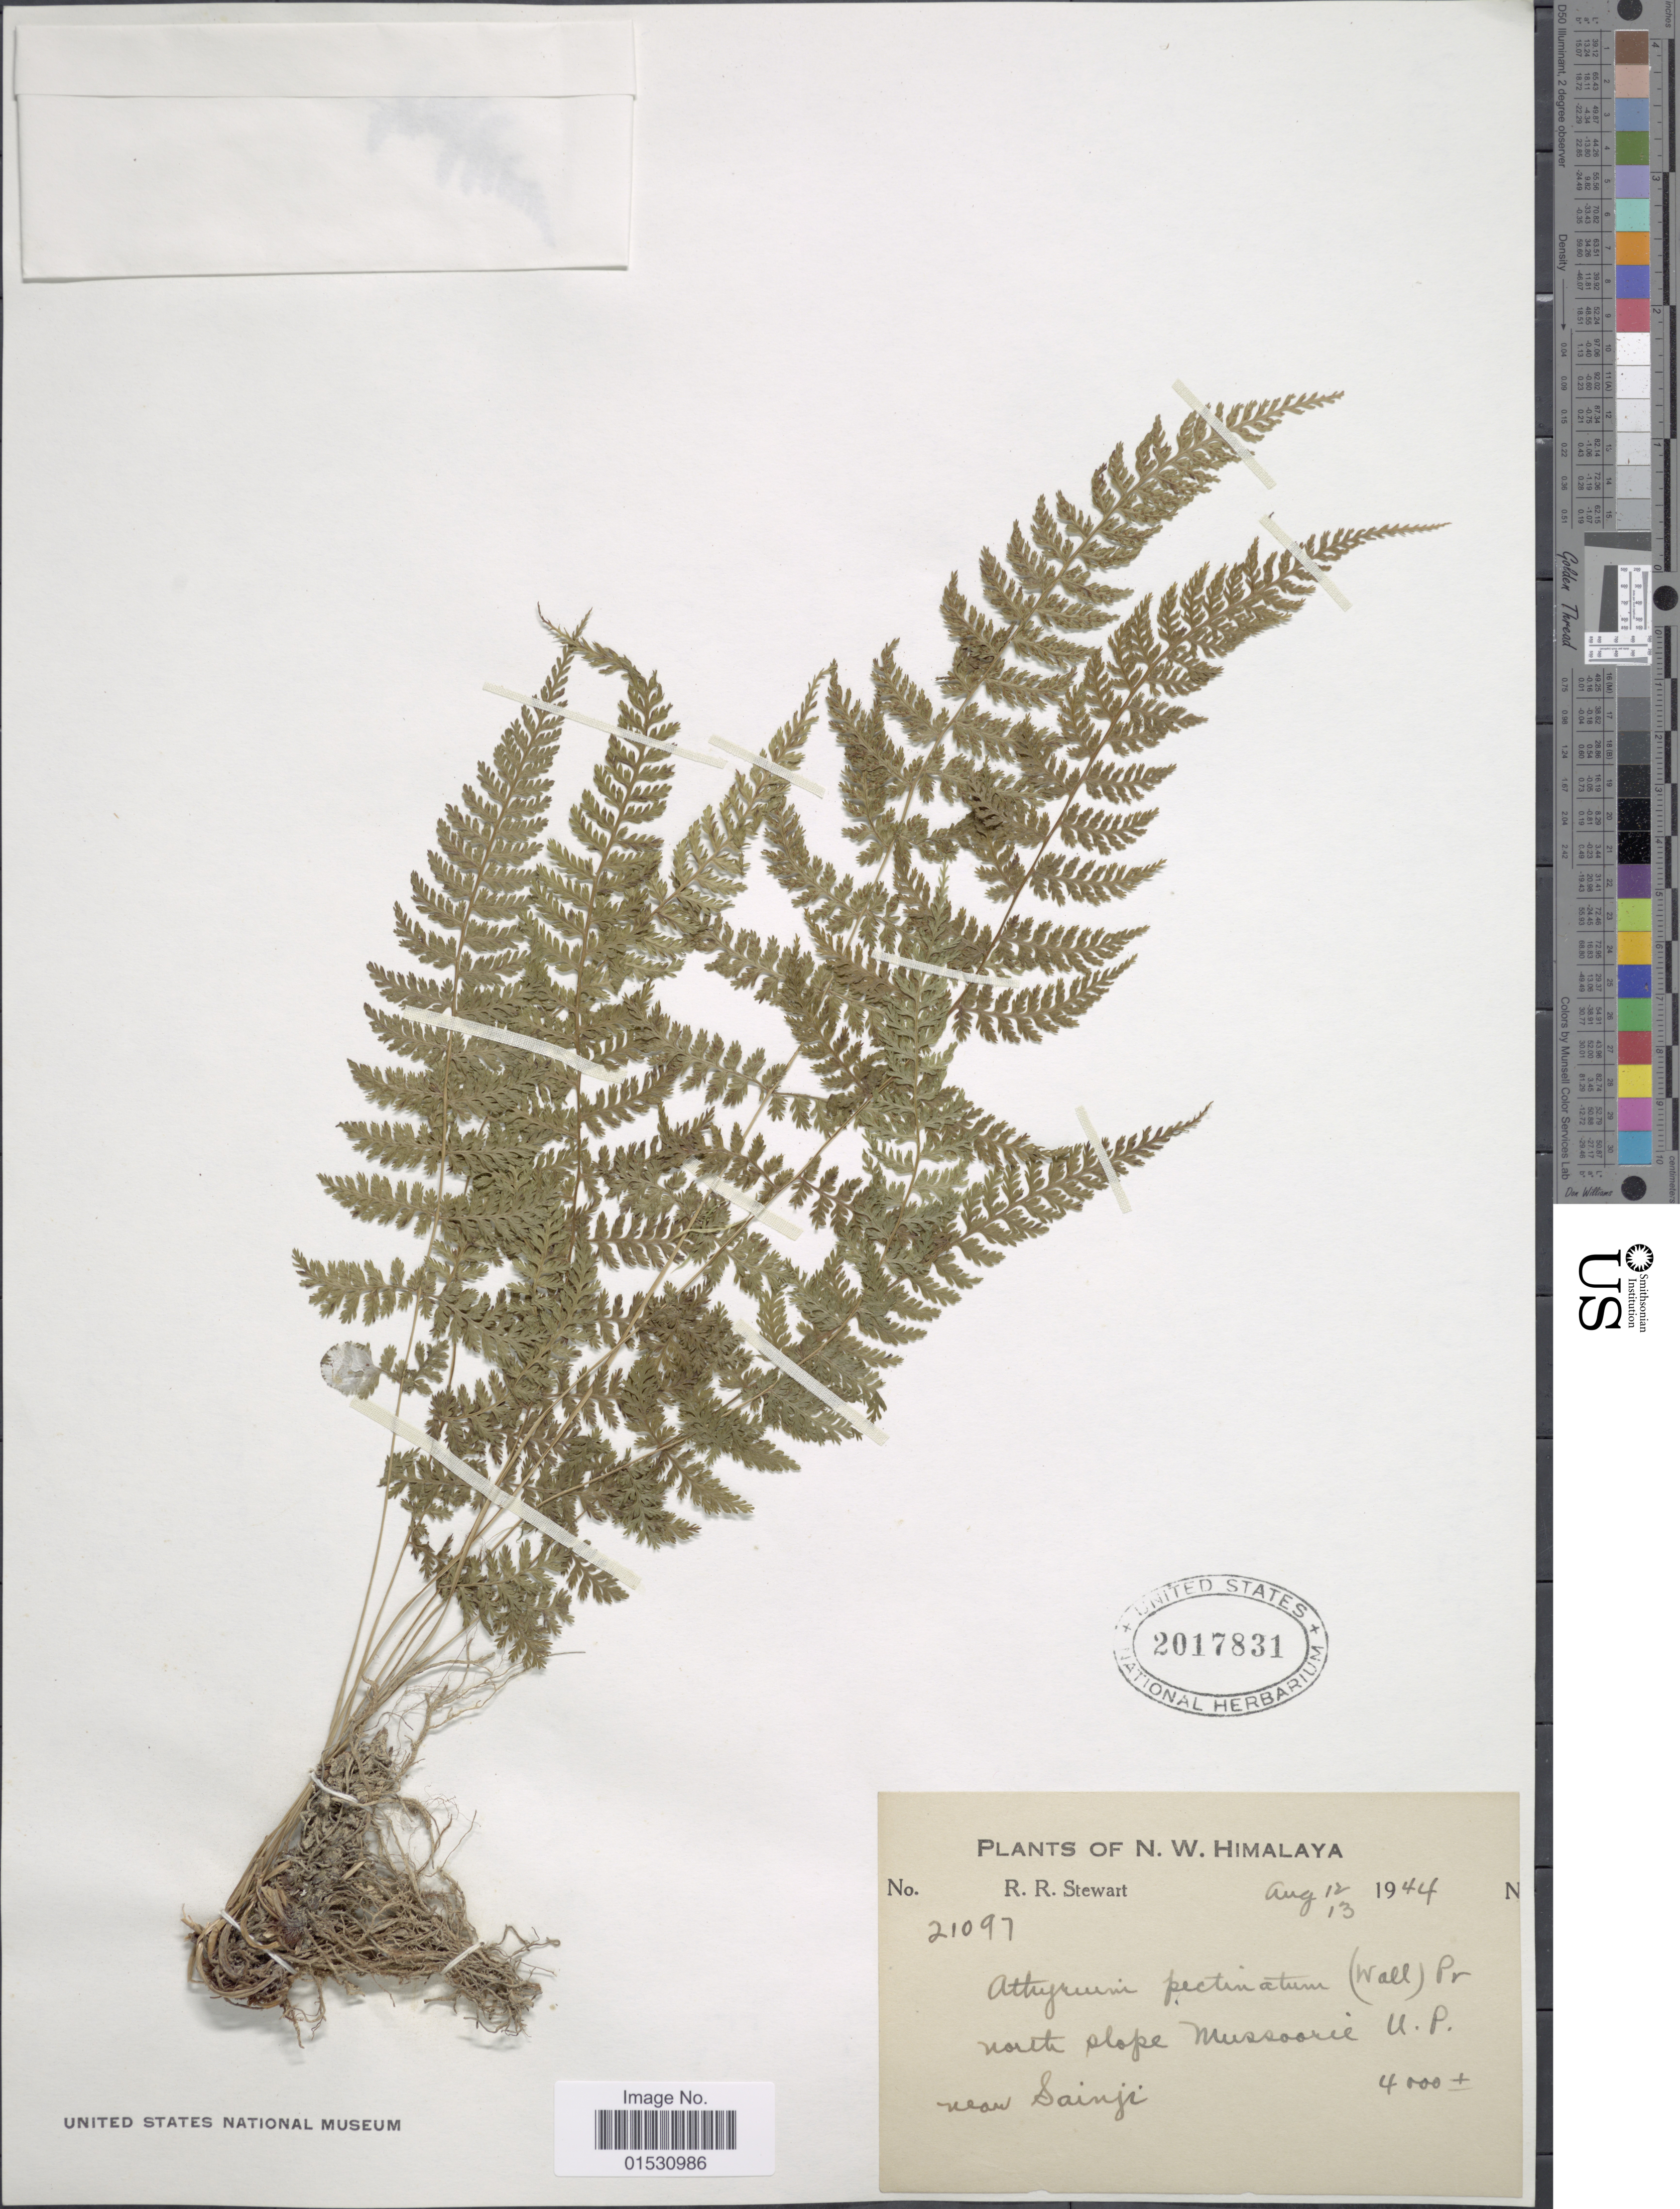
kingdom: Plantae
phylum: Tracheophyta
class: Polypodiopsida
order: Polypodiales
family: Athyriaceae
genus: Athyrium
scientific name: Athyrium pectinatum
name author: (Wall. ex C. Hope) C. Presl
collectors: R. R. Stewart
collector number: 21097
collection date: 1944-08-12/1944-08-13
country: India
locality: N. W. Himalaya. North slope Mussoorie U. P. near Sainji.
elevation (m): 1219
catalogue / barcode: US 2017831